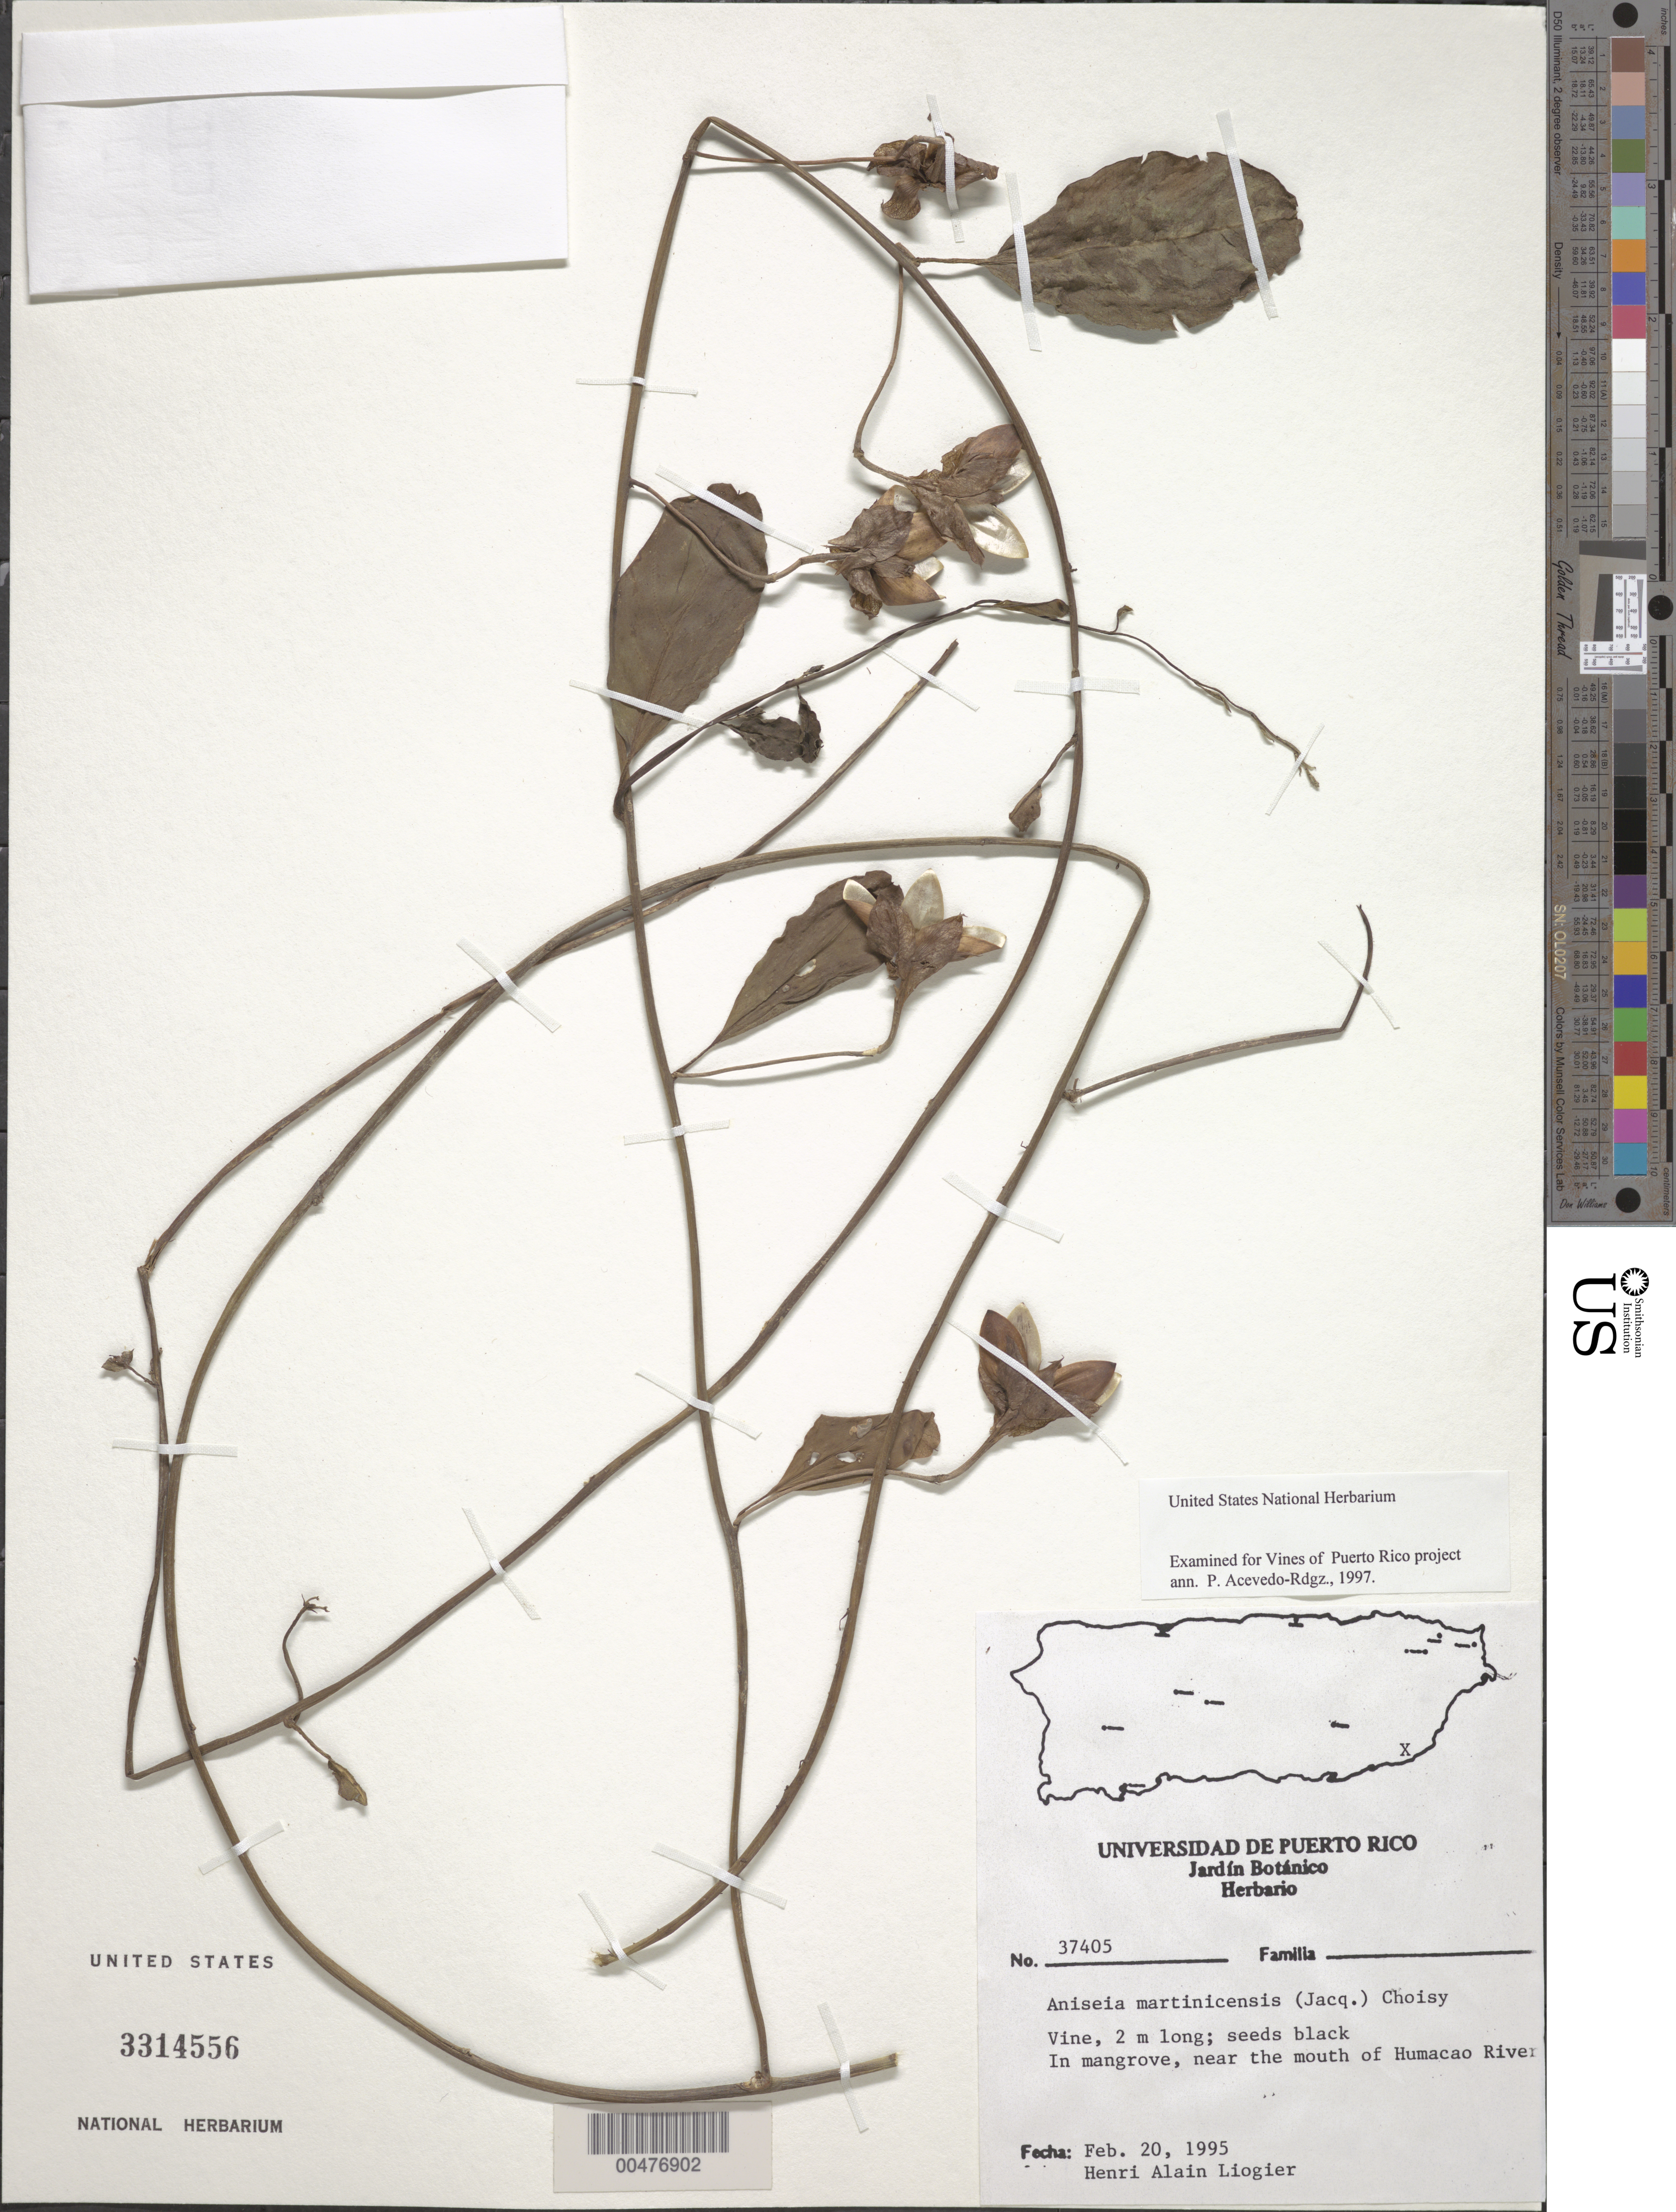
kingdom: Plantae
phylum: Tracheophyta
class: Magnoliopsida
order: Solanales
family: Convolvulaceae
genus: Aniseia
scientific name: Aniseia martinicensis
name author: (Jacq.) Choisy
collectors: A. H. Liogier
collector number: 37405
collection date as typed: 20 Feb 1995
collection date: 1995-02-20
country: Puerto Rico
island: Greater Antilles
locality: Near mouth of Humacao RIver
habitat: In mangrove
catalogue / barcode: US 3314556